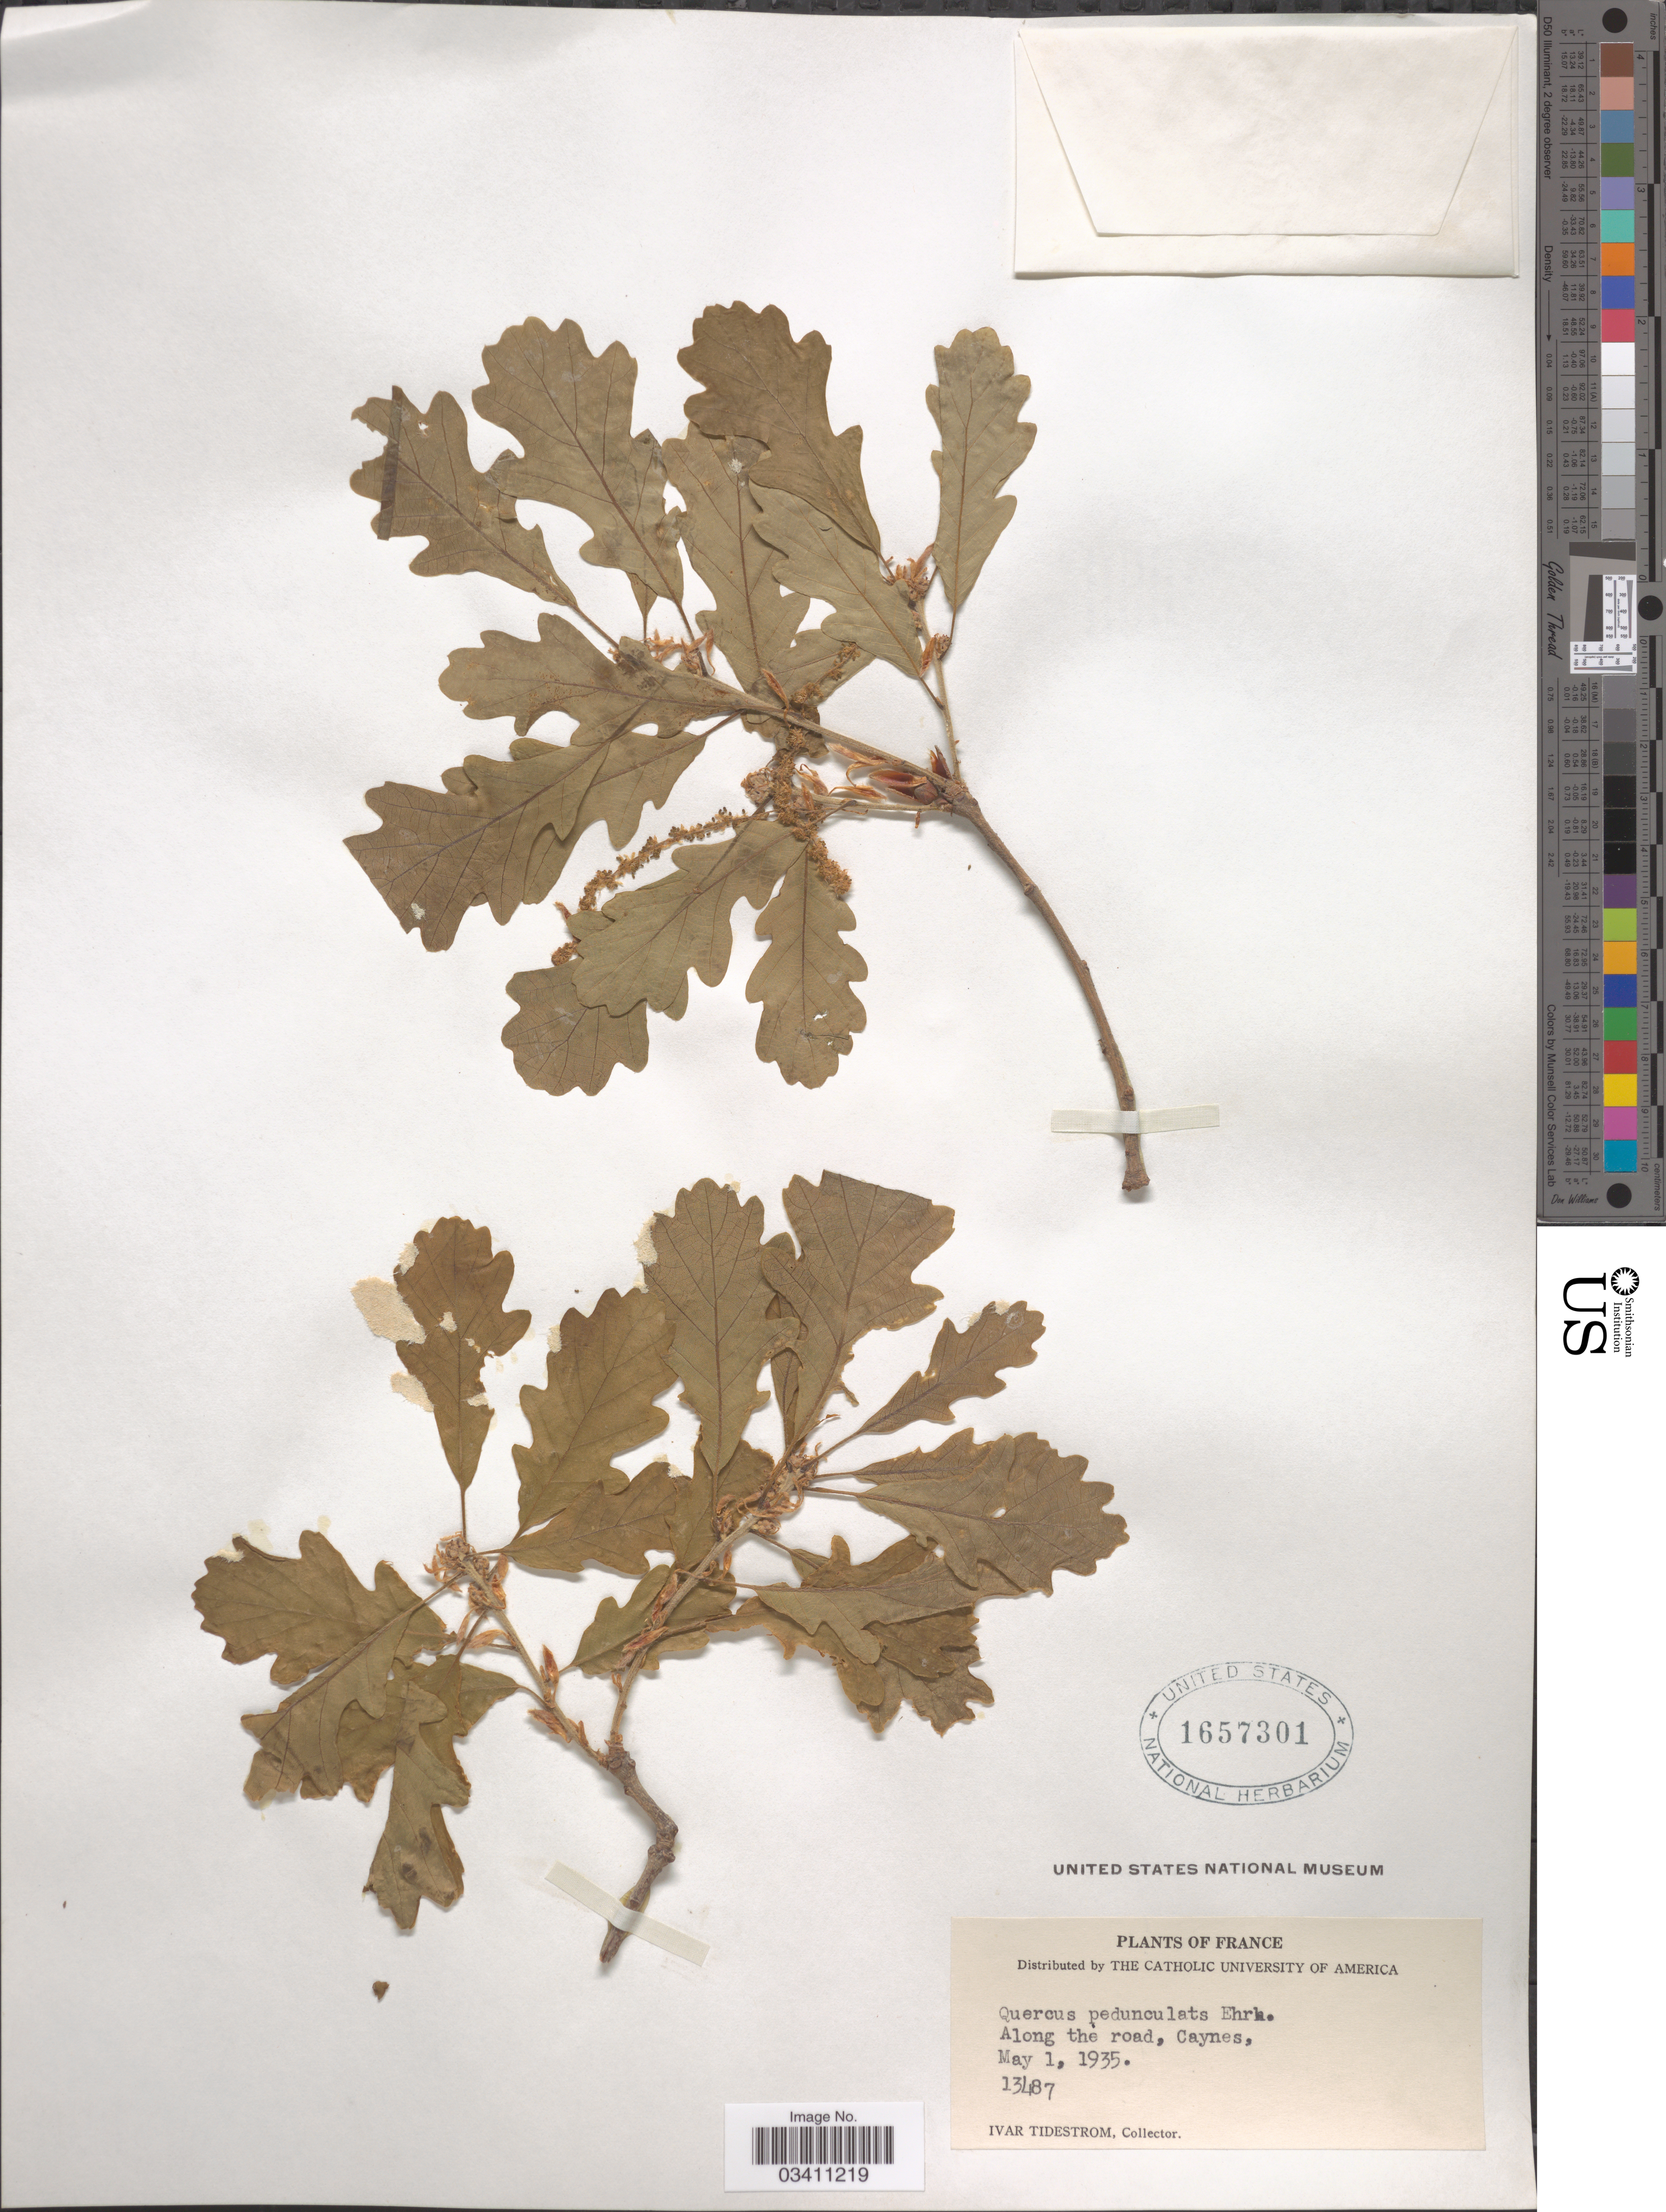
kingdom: Plantae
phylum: Tracheophyta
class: Magnoliopsida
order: Fagales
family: Fagaceae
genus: Quercus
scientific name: Quercus robur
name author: L.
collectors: I. F. Tidestrom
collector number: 13487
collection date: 1935-05-01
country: France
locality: Along the road, Caynes.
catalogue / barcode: US 1657301